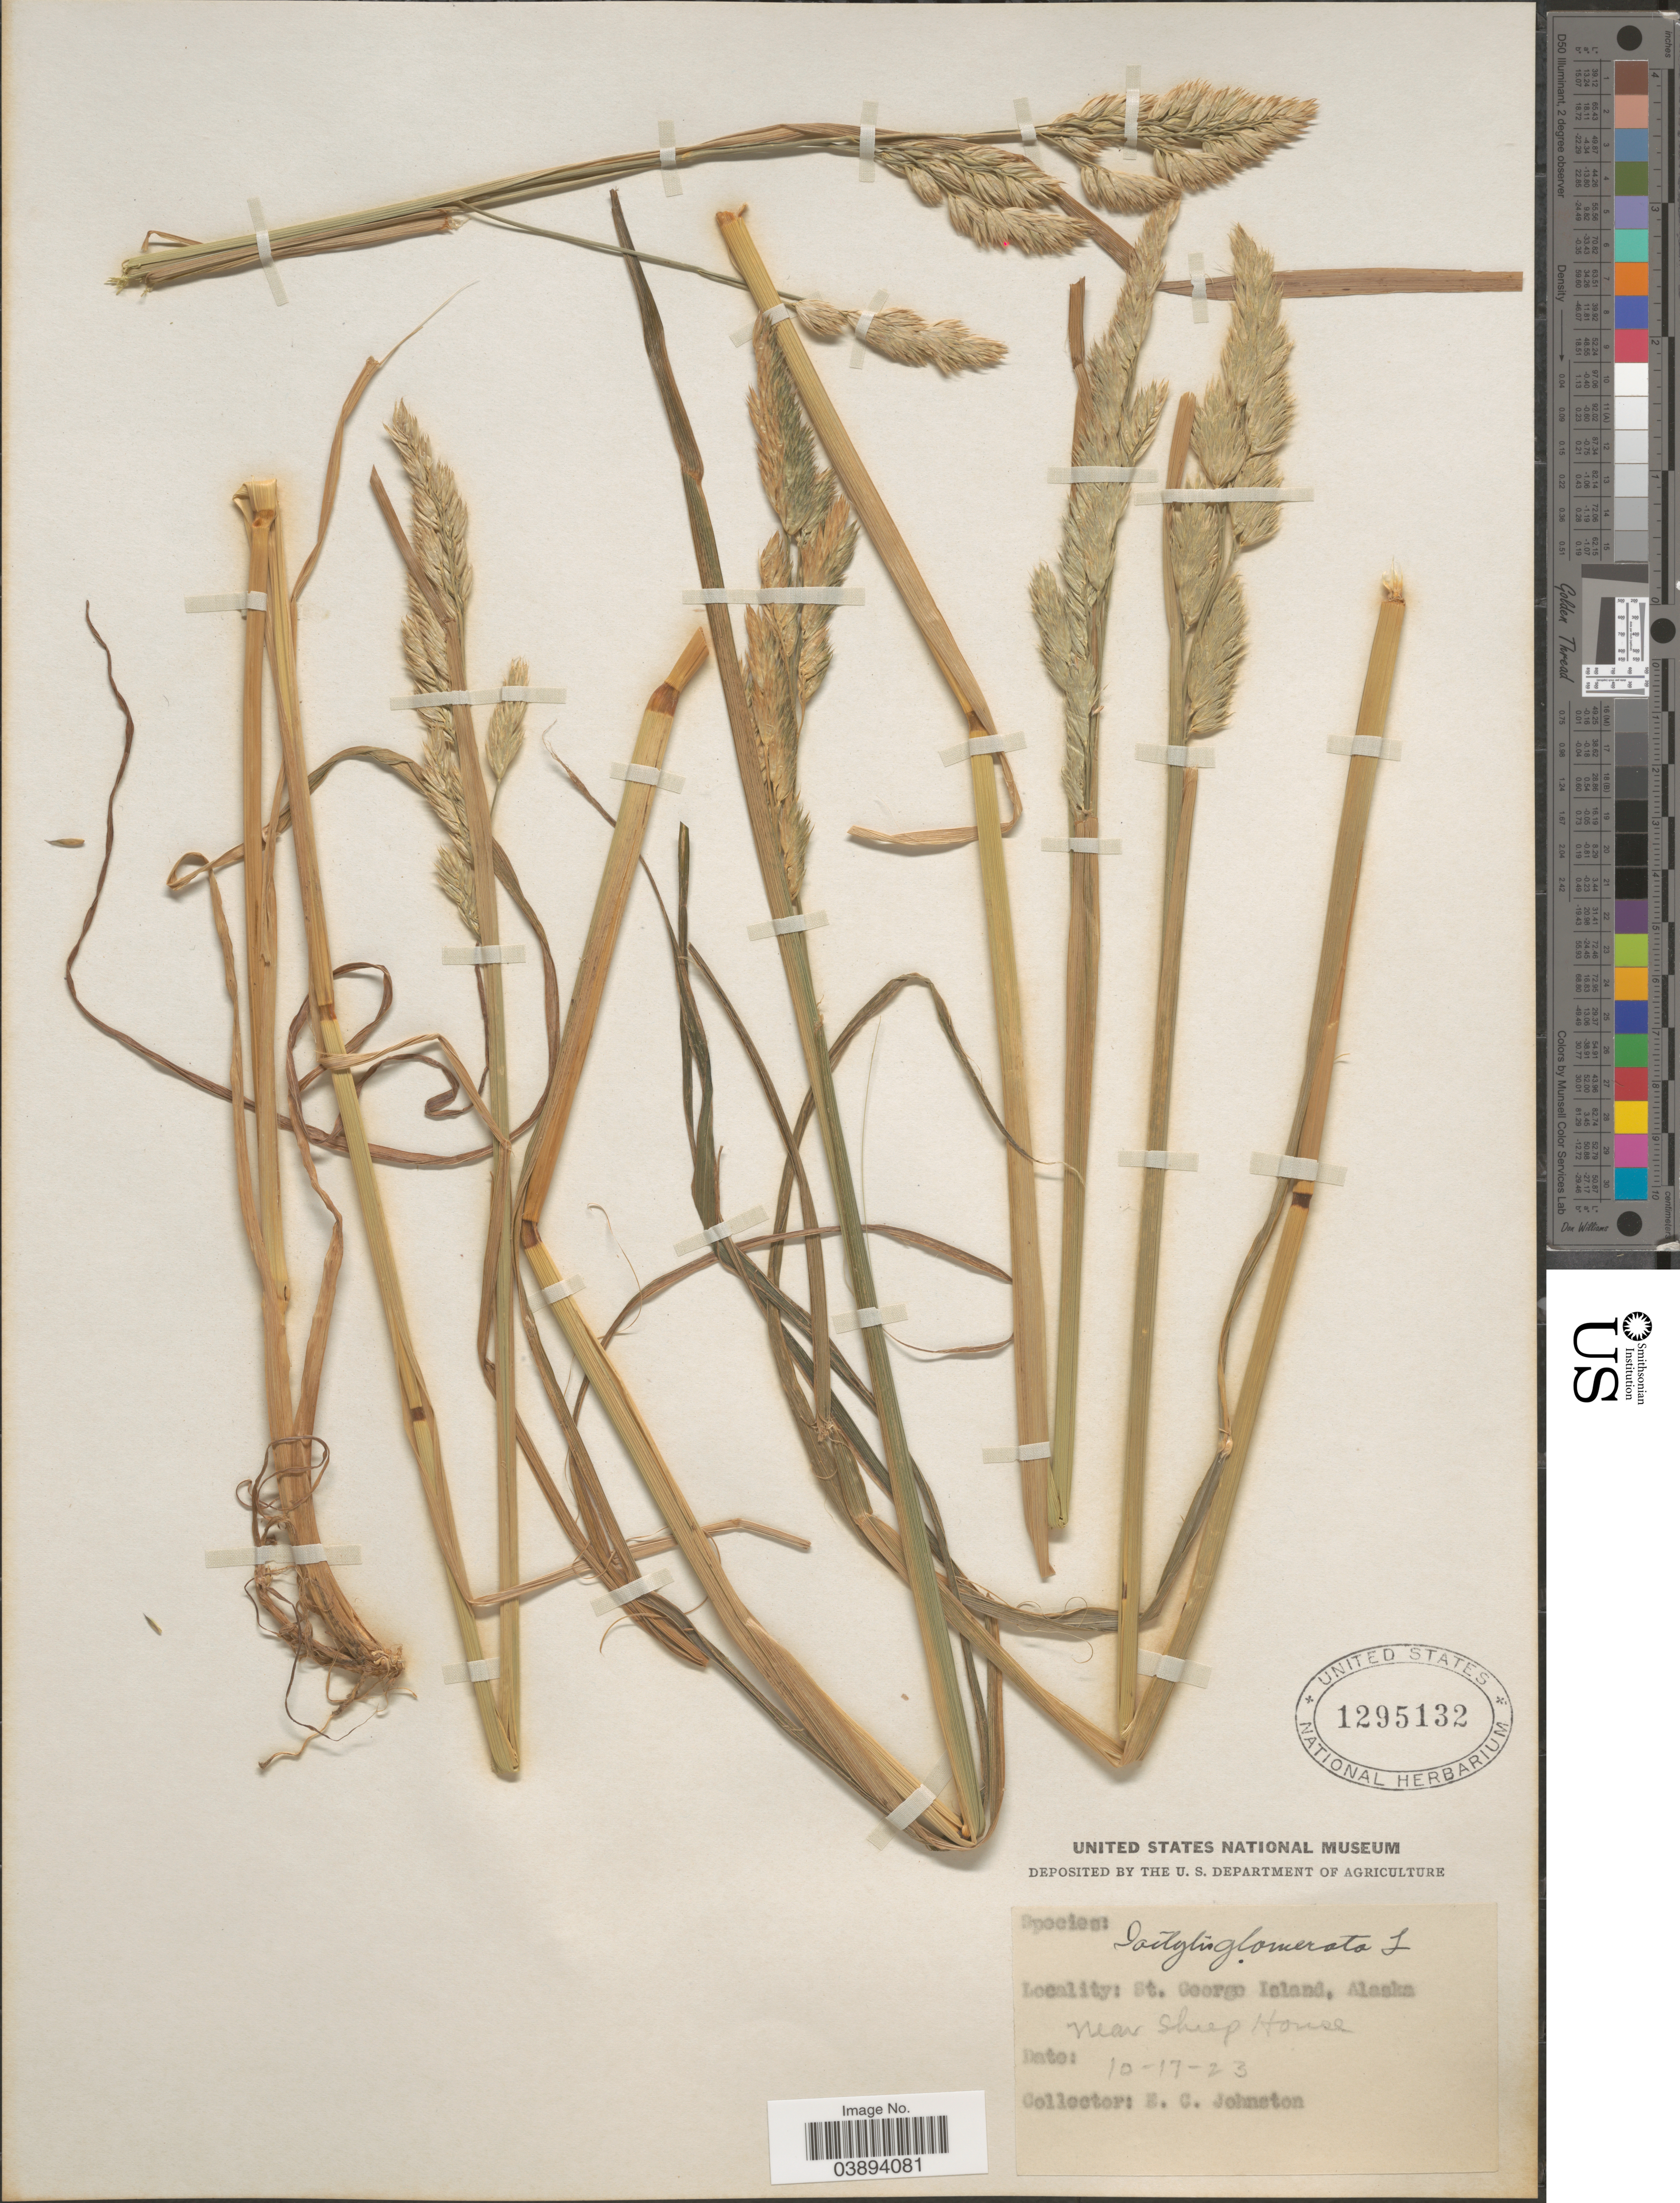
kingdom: Plantae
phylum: Tracheophyta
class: Liliopsida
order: Poales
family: Poaceae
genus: Dactylis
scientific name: Dactylis glomerata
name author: L.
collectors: E. C. Johnston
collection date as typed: Transcribed d/m/y: 17/10/23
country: United States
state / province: Alaska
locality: St. George Island. Near Sheep Home.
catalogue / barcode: US 1295132